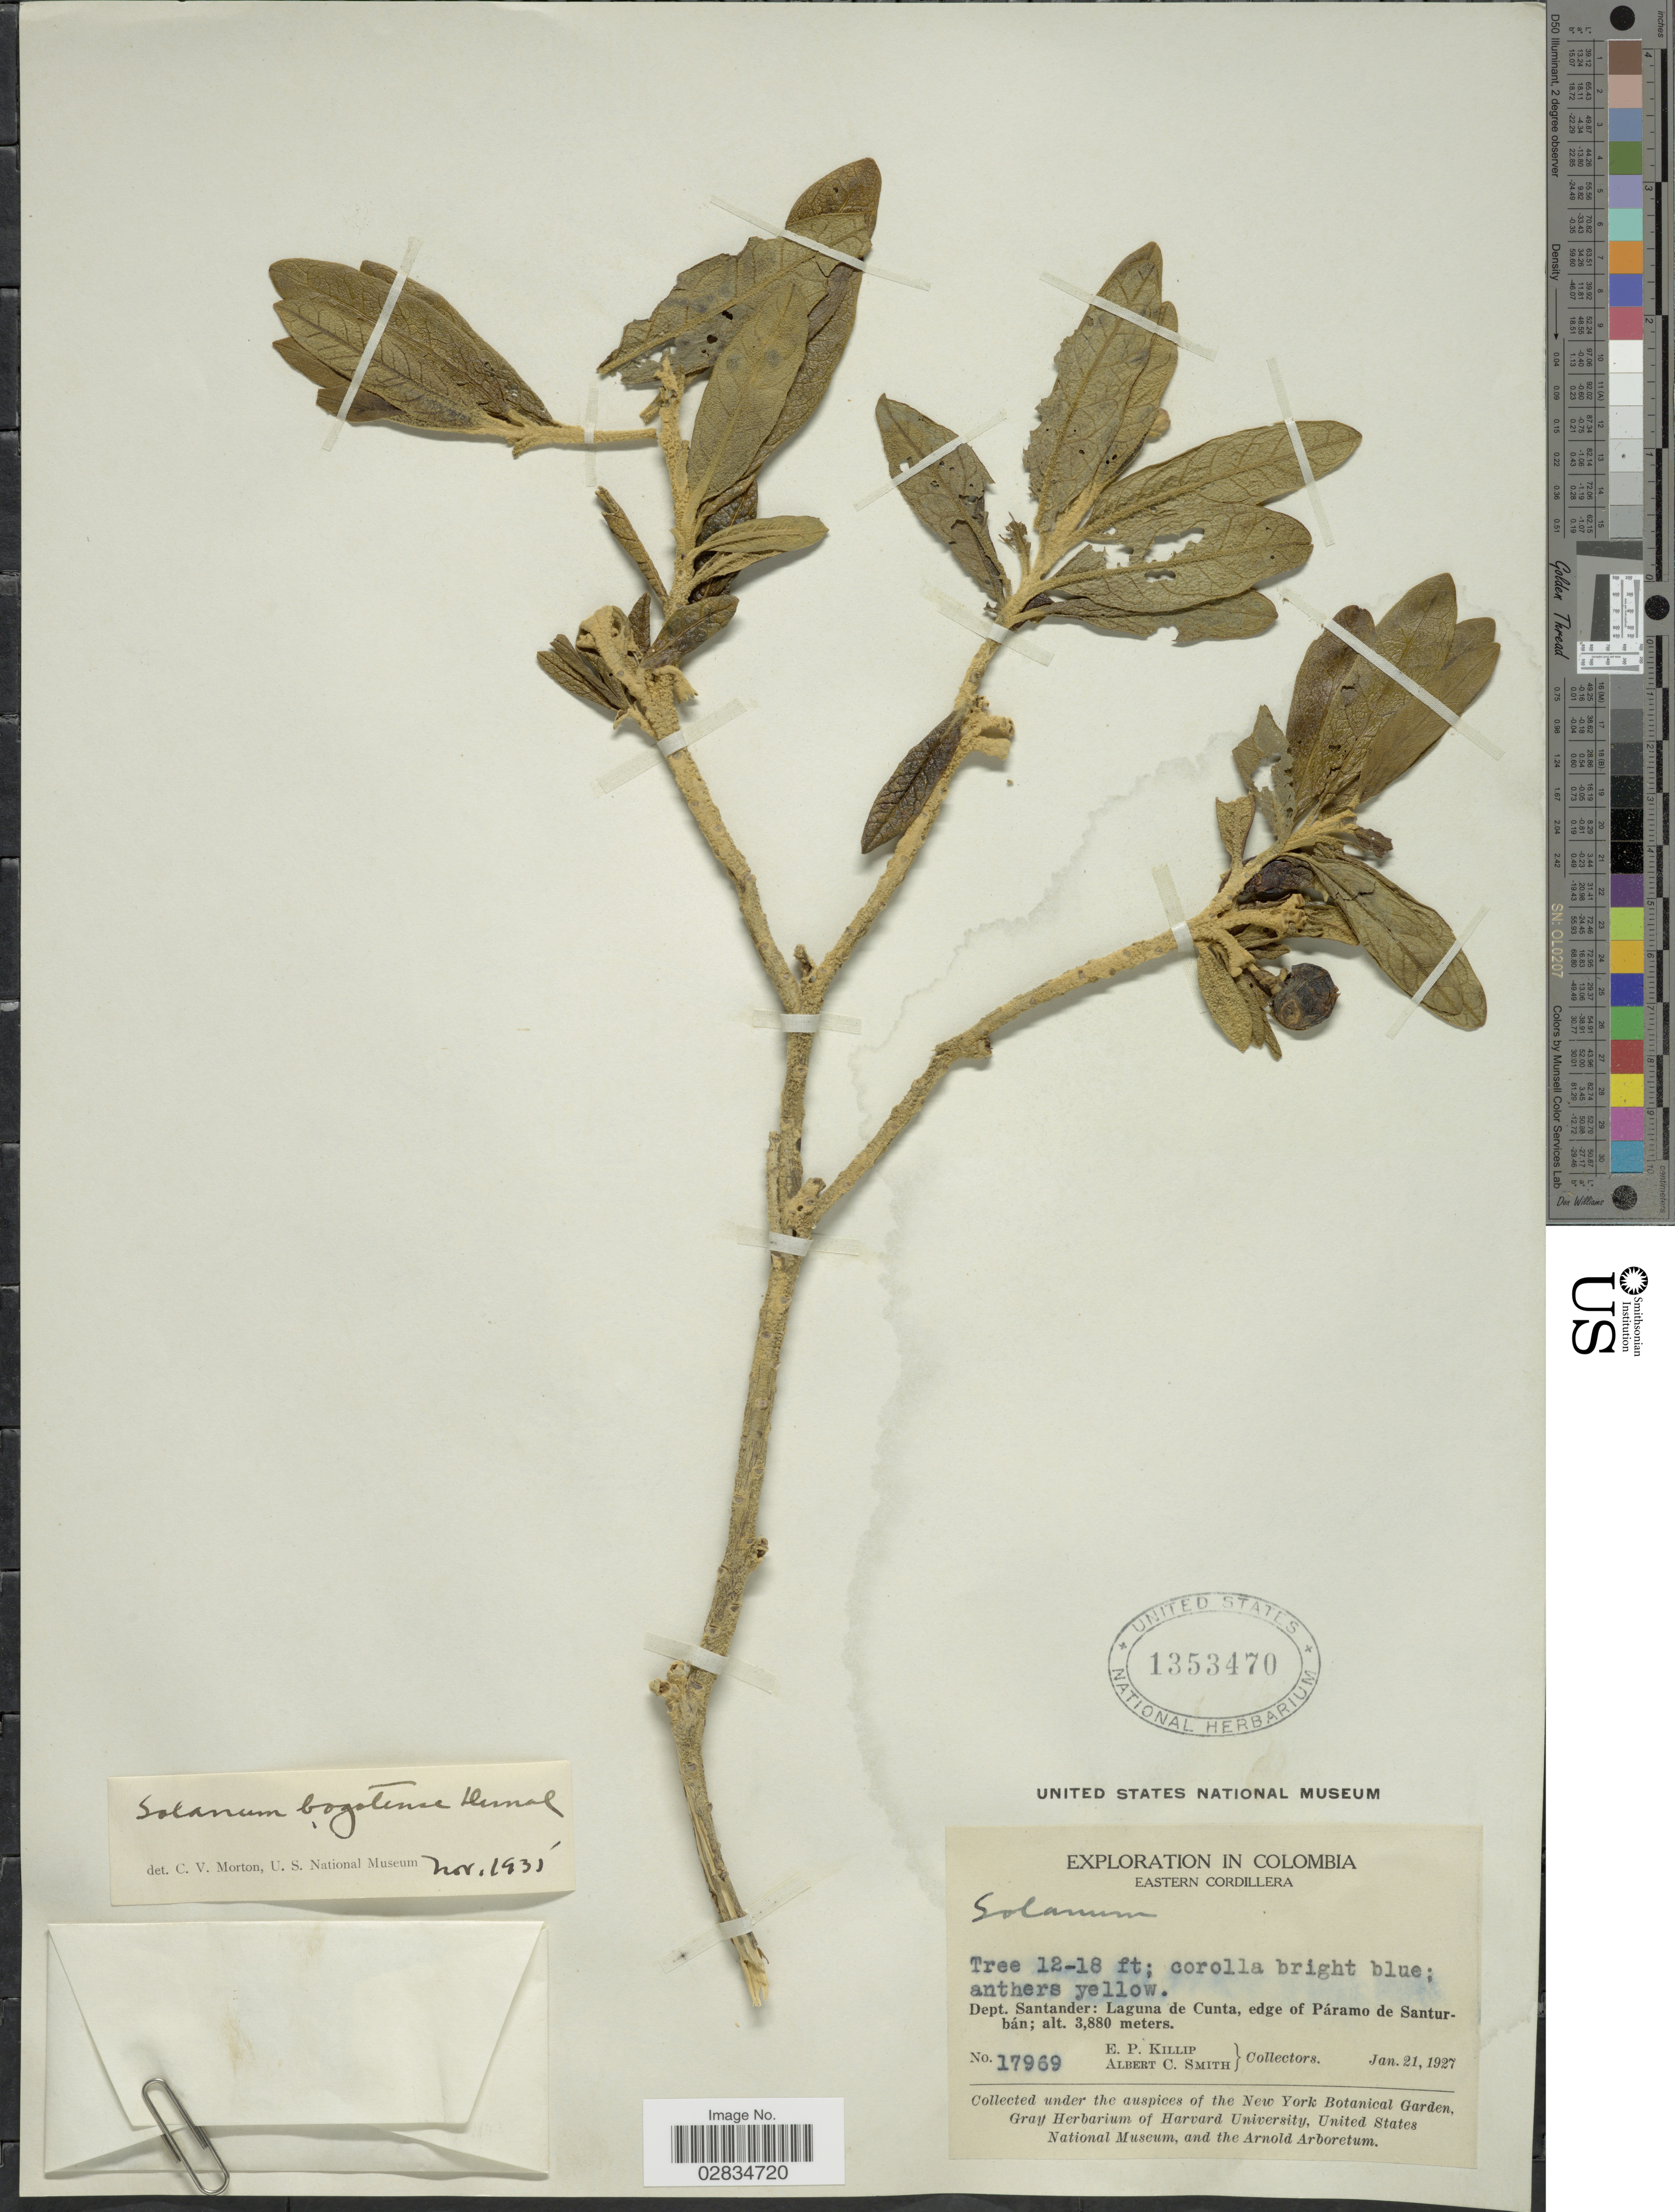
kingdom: Plantae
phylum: Tracheophyta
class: Magnoliopsida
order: Solanales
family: Solanaceae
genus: Solanum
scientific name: Solanum stenophyllum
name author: Dunal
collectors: E. P. Killip & A. C. Smith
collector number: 17969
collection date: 1927-01-21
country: Colombia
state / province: Santander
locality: Eastern Cordillera, Dept. Santander: Laguna de Cunta, edge of Páramo de Santurbán.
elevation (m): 3880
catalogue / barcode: US 1353470